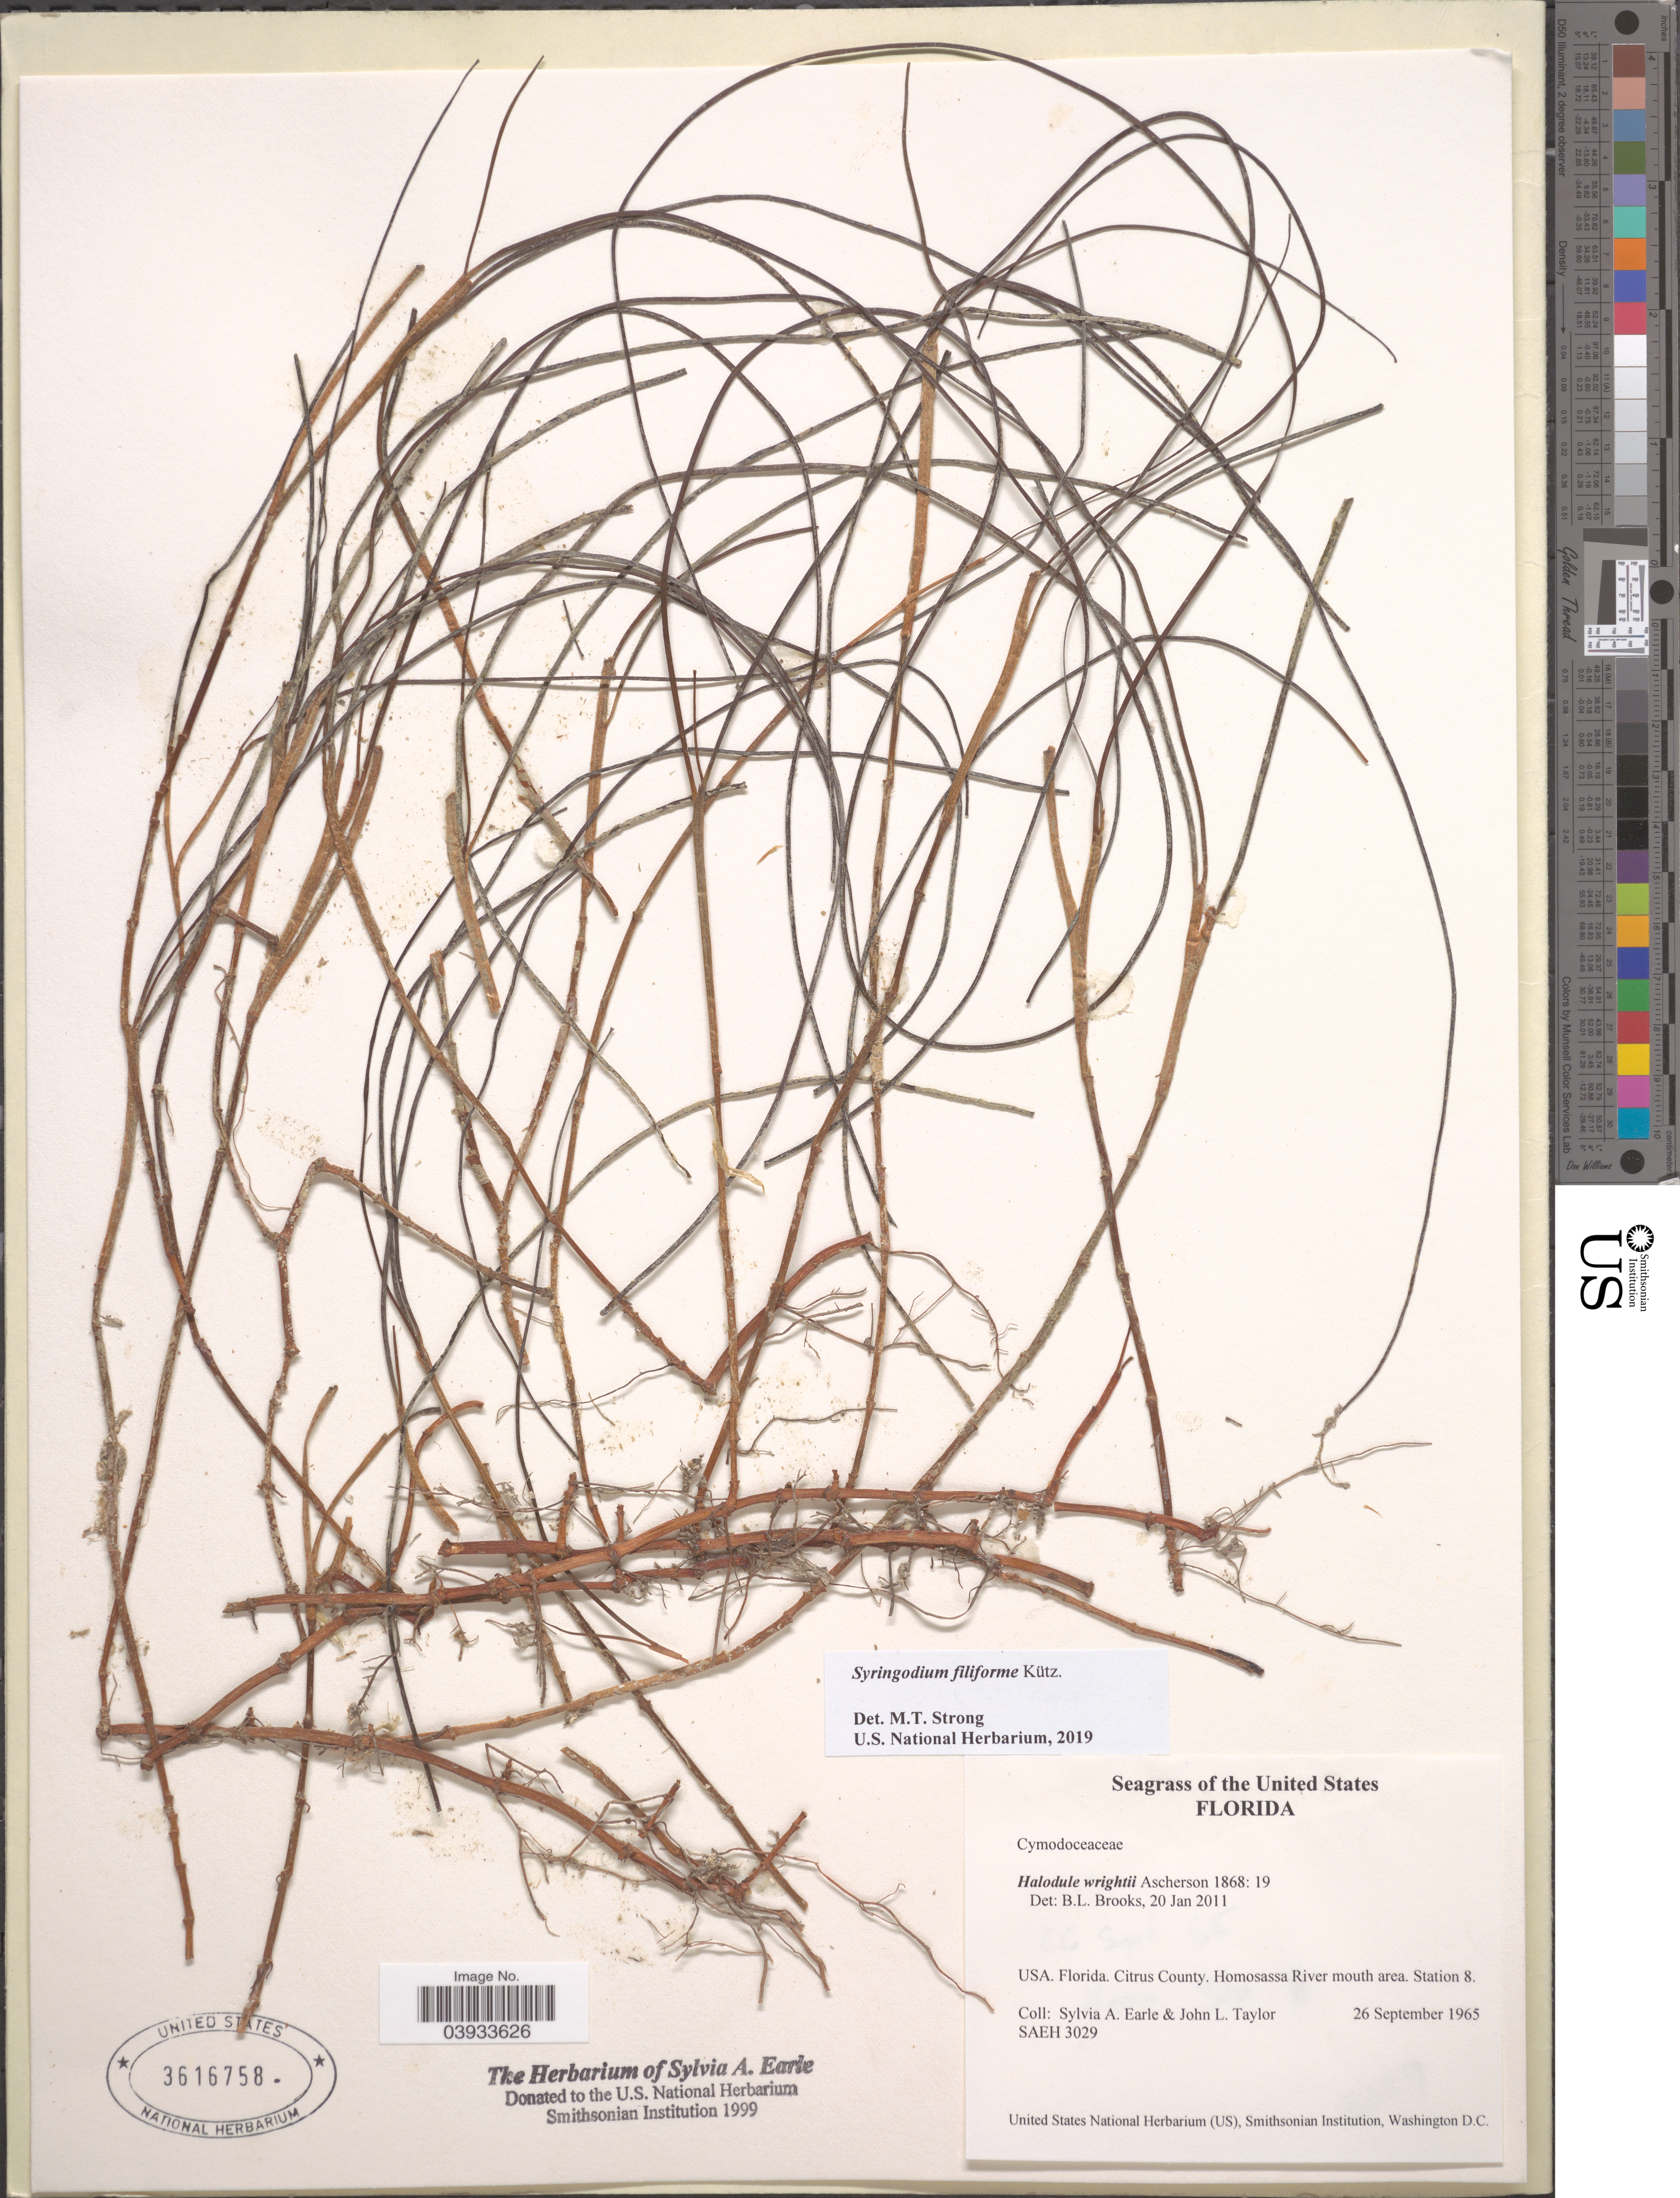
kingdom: Plantae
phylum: Tracheophyta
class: Liliopsida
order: Alismatales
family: Cymodoceaceae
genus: Syringodium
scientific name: Syringodium filiforme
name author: Kütz.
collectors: S. A. Earle & J. L. Taylor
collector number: SAEH3029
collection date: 1965-09-26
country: United States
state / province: Florida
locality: Citrus County. Homosassa River mouth area. Station 8.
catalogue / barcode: US 3616758